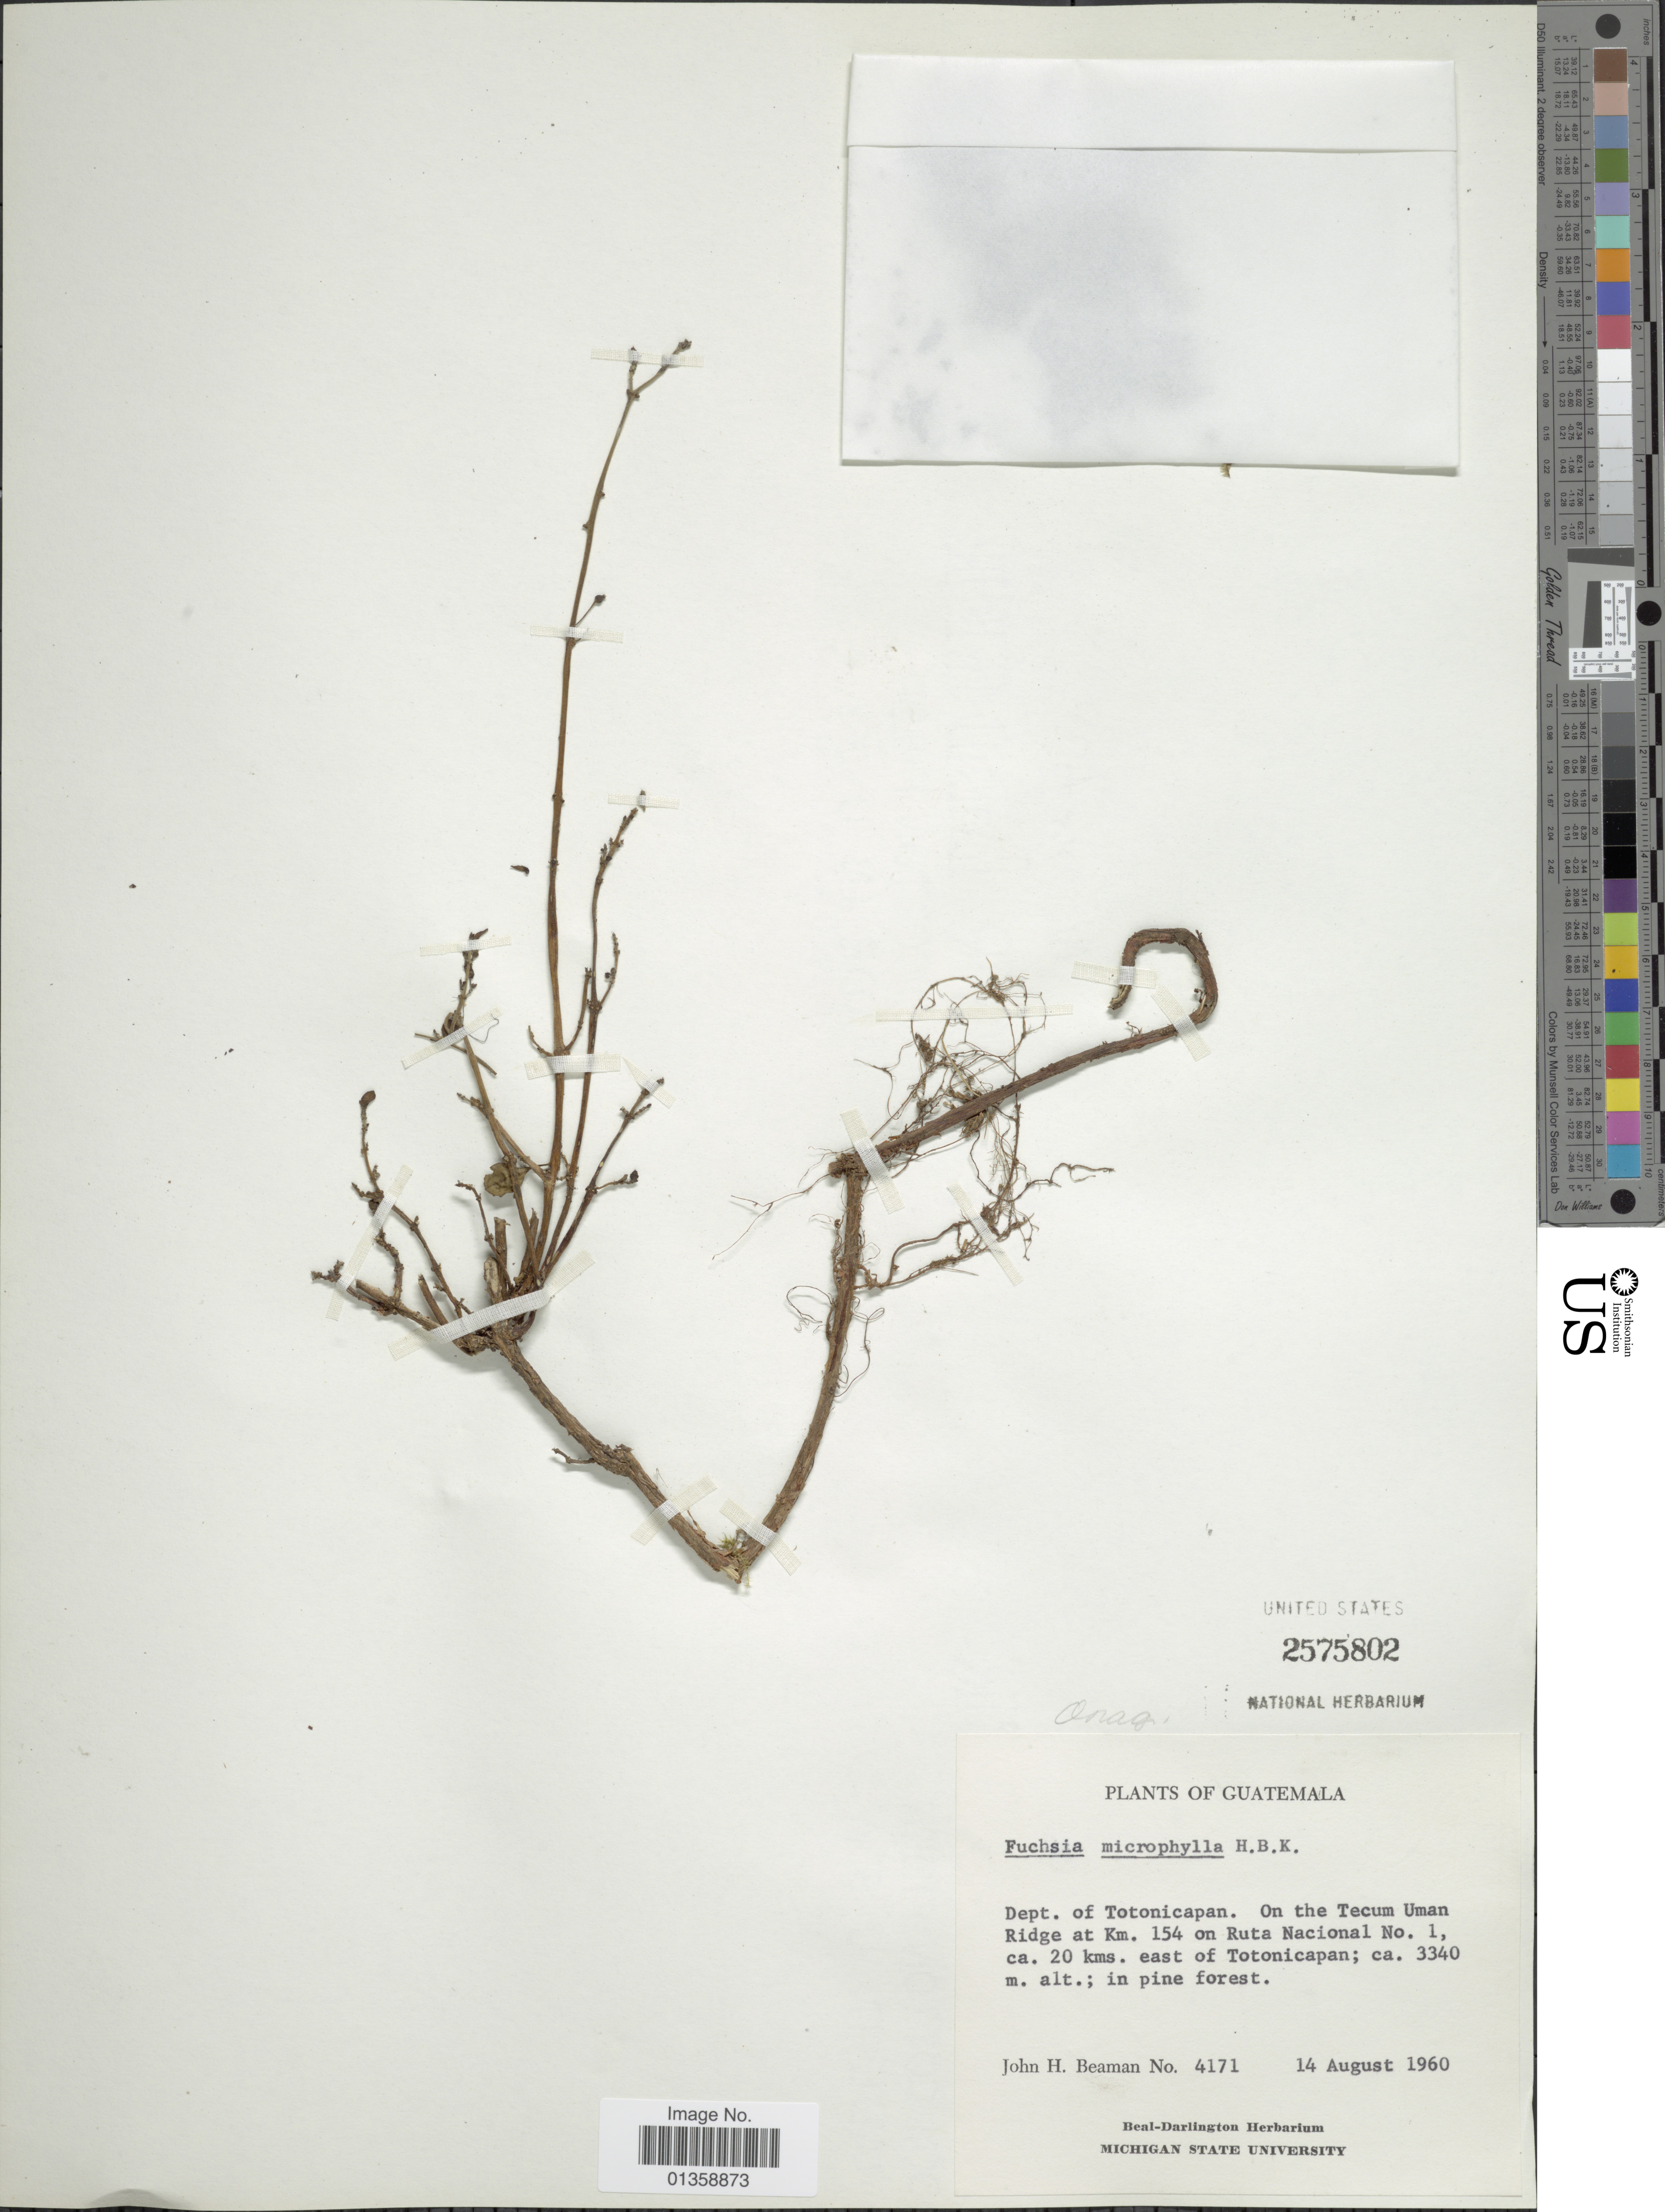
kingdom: Plantae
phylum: Tracheophyta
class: Magnoliopsida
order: Myrtales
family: Onagraceae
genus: Fuchsia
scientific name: Fuchsia microphylla subsp. quercetorum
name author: Breedlove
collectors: J. H. Beaman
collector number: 4171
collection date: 1960-08-14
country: Guatemala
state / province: Totonicapan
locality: On the Tecum Uman Ridge at Km. 154 on Ruta Nacional No. 1, ca. 20 kms. east of Totonicapan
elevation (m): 3340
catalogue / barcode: US 2575802